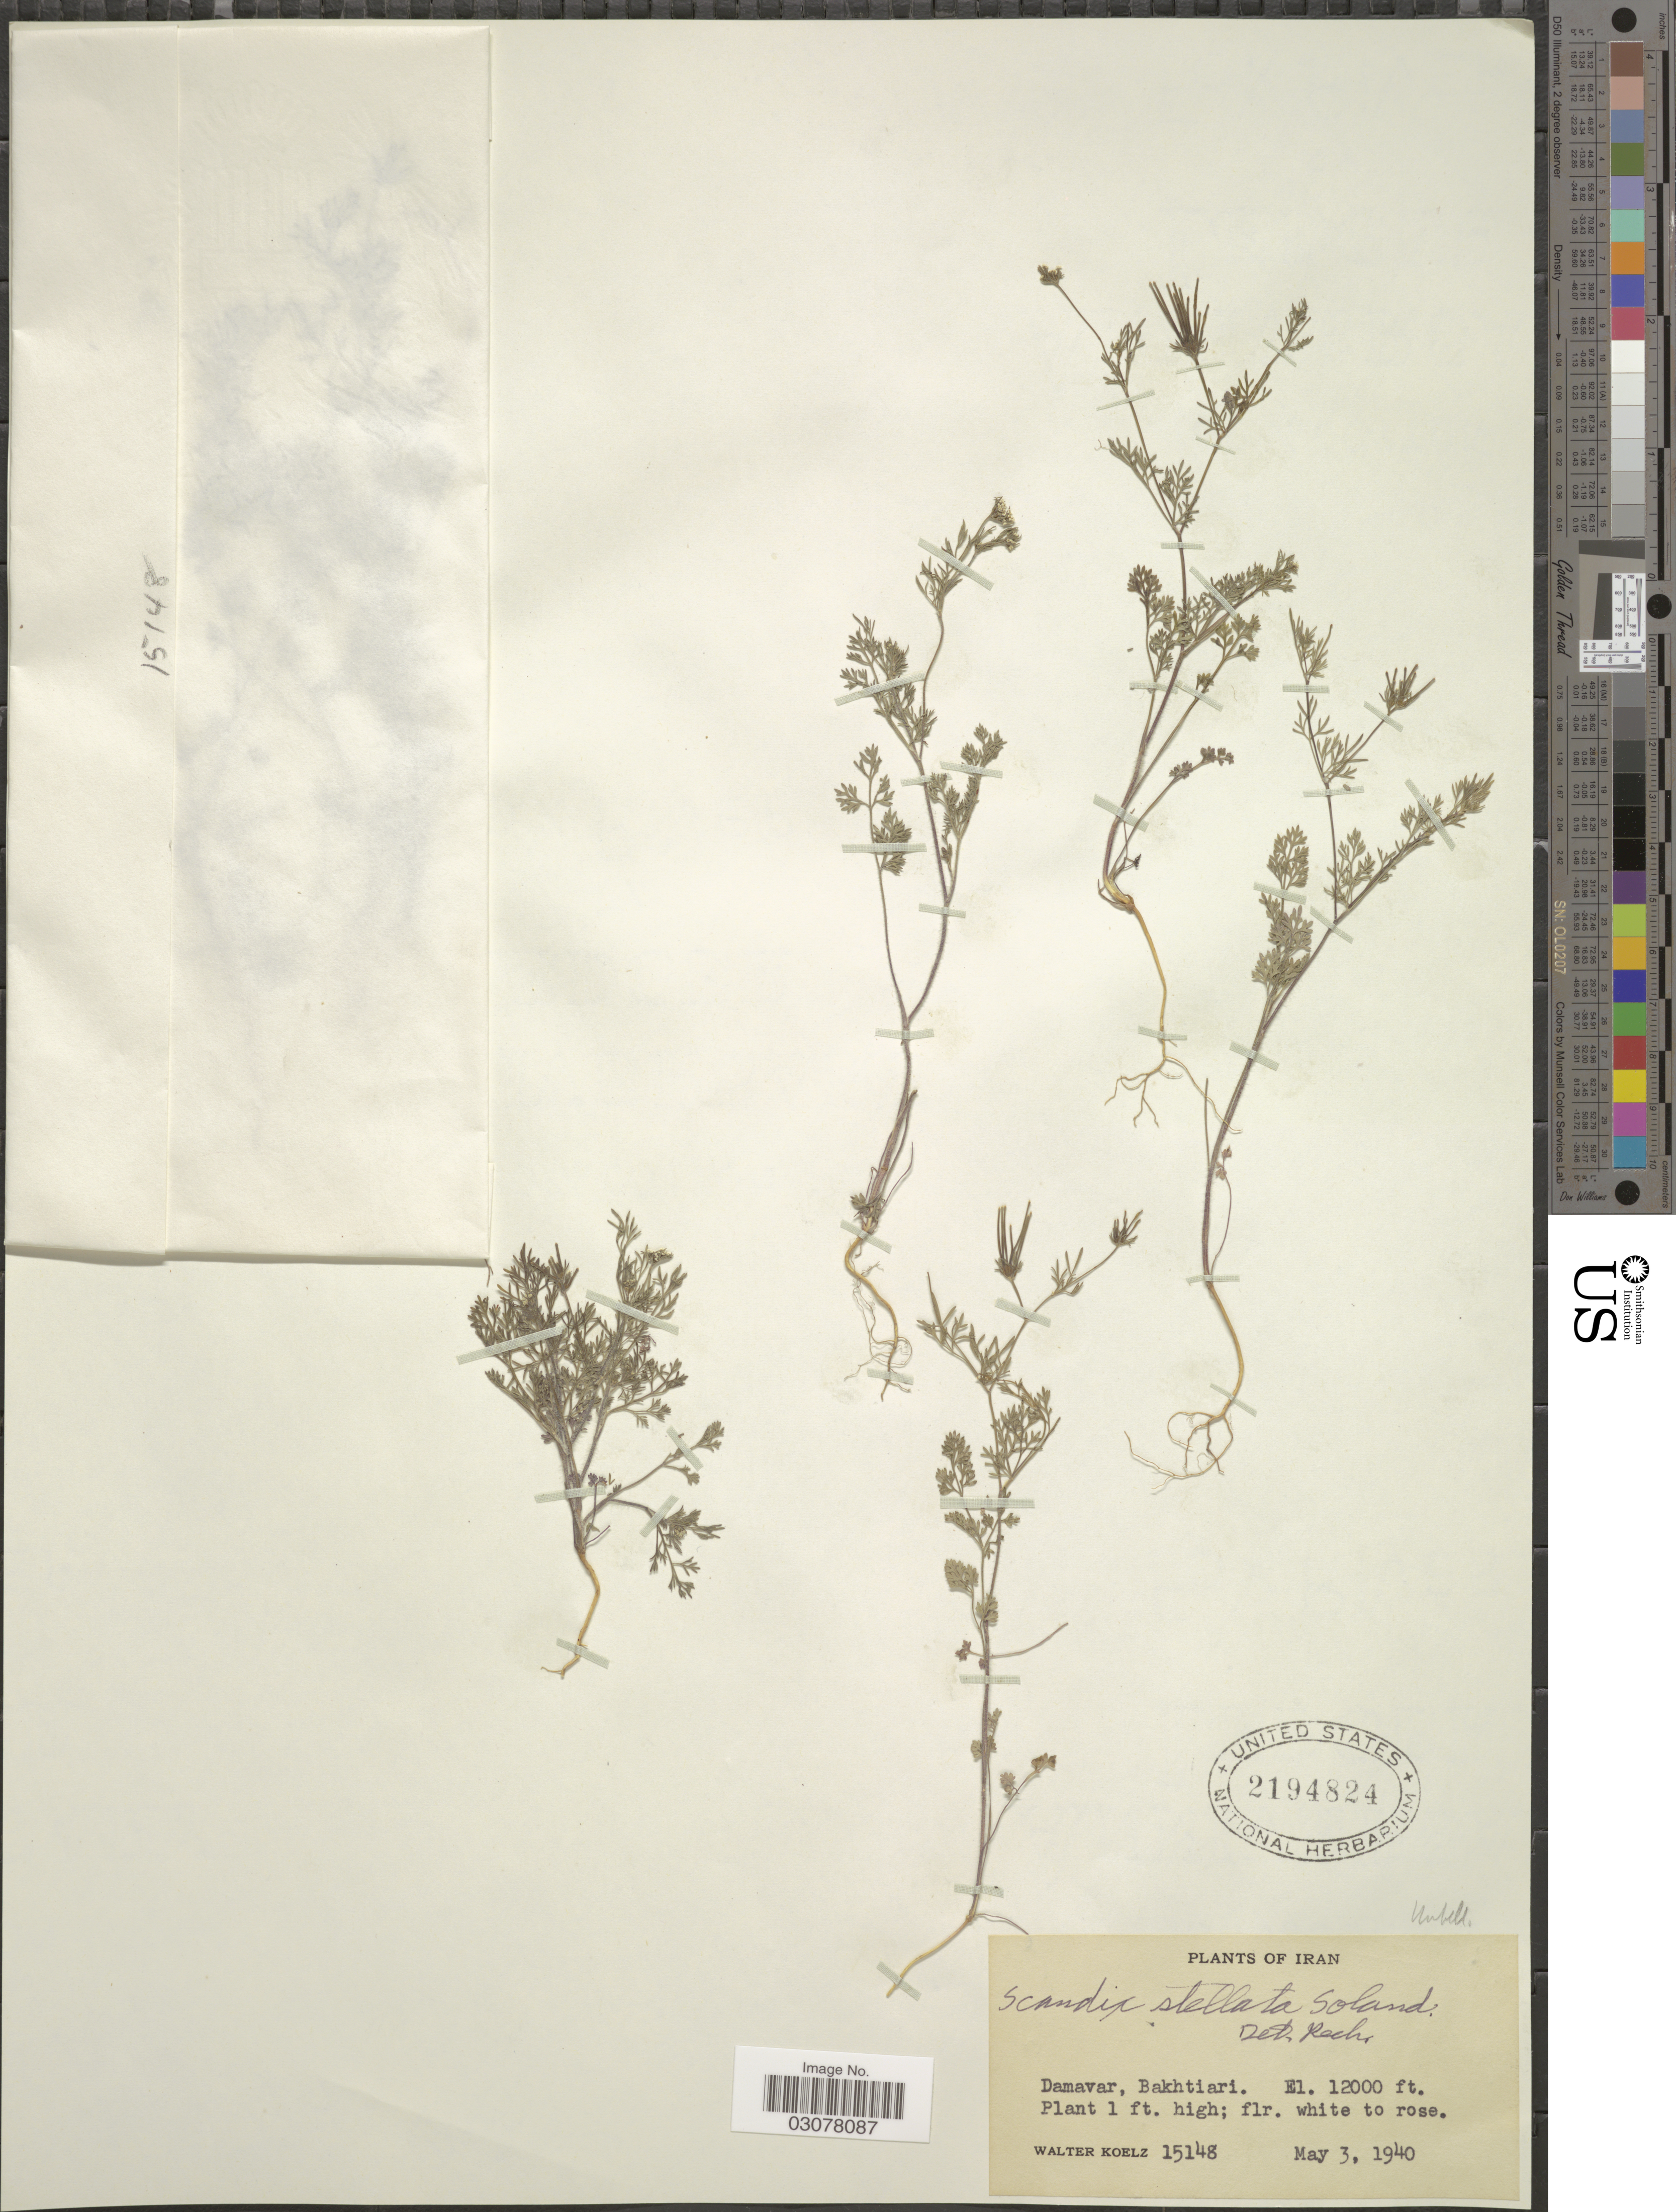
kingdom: Plantae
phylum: Tracheophyta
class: Magnoliopsida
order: Apiales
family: Apiaceae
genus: Scandix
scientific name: Scandix stellata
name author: Banks & Sol.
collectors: W. N. Koelz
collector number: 15148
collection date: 1940-05-03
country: Iran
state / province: Chahar Mahaal and Bakhtiari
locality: Damavar, Bakhtiari.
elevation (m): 3658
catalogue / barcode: US 2194824